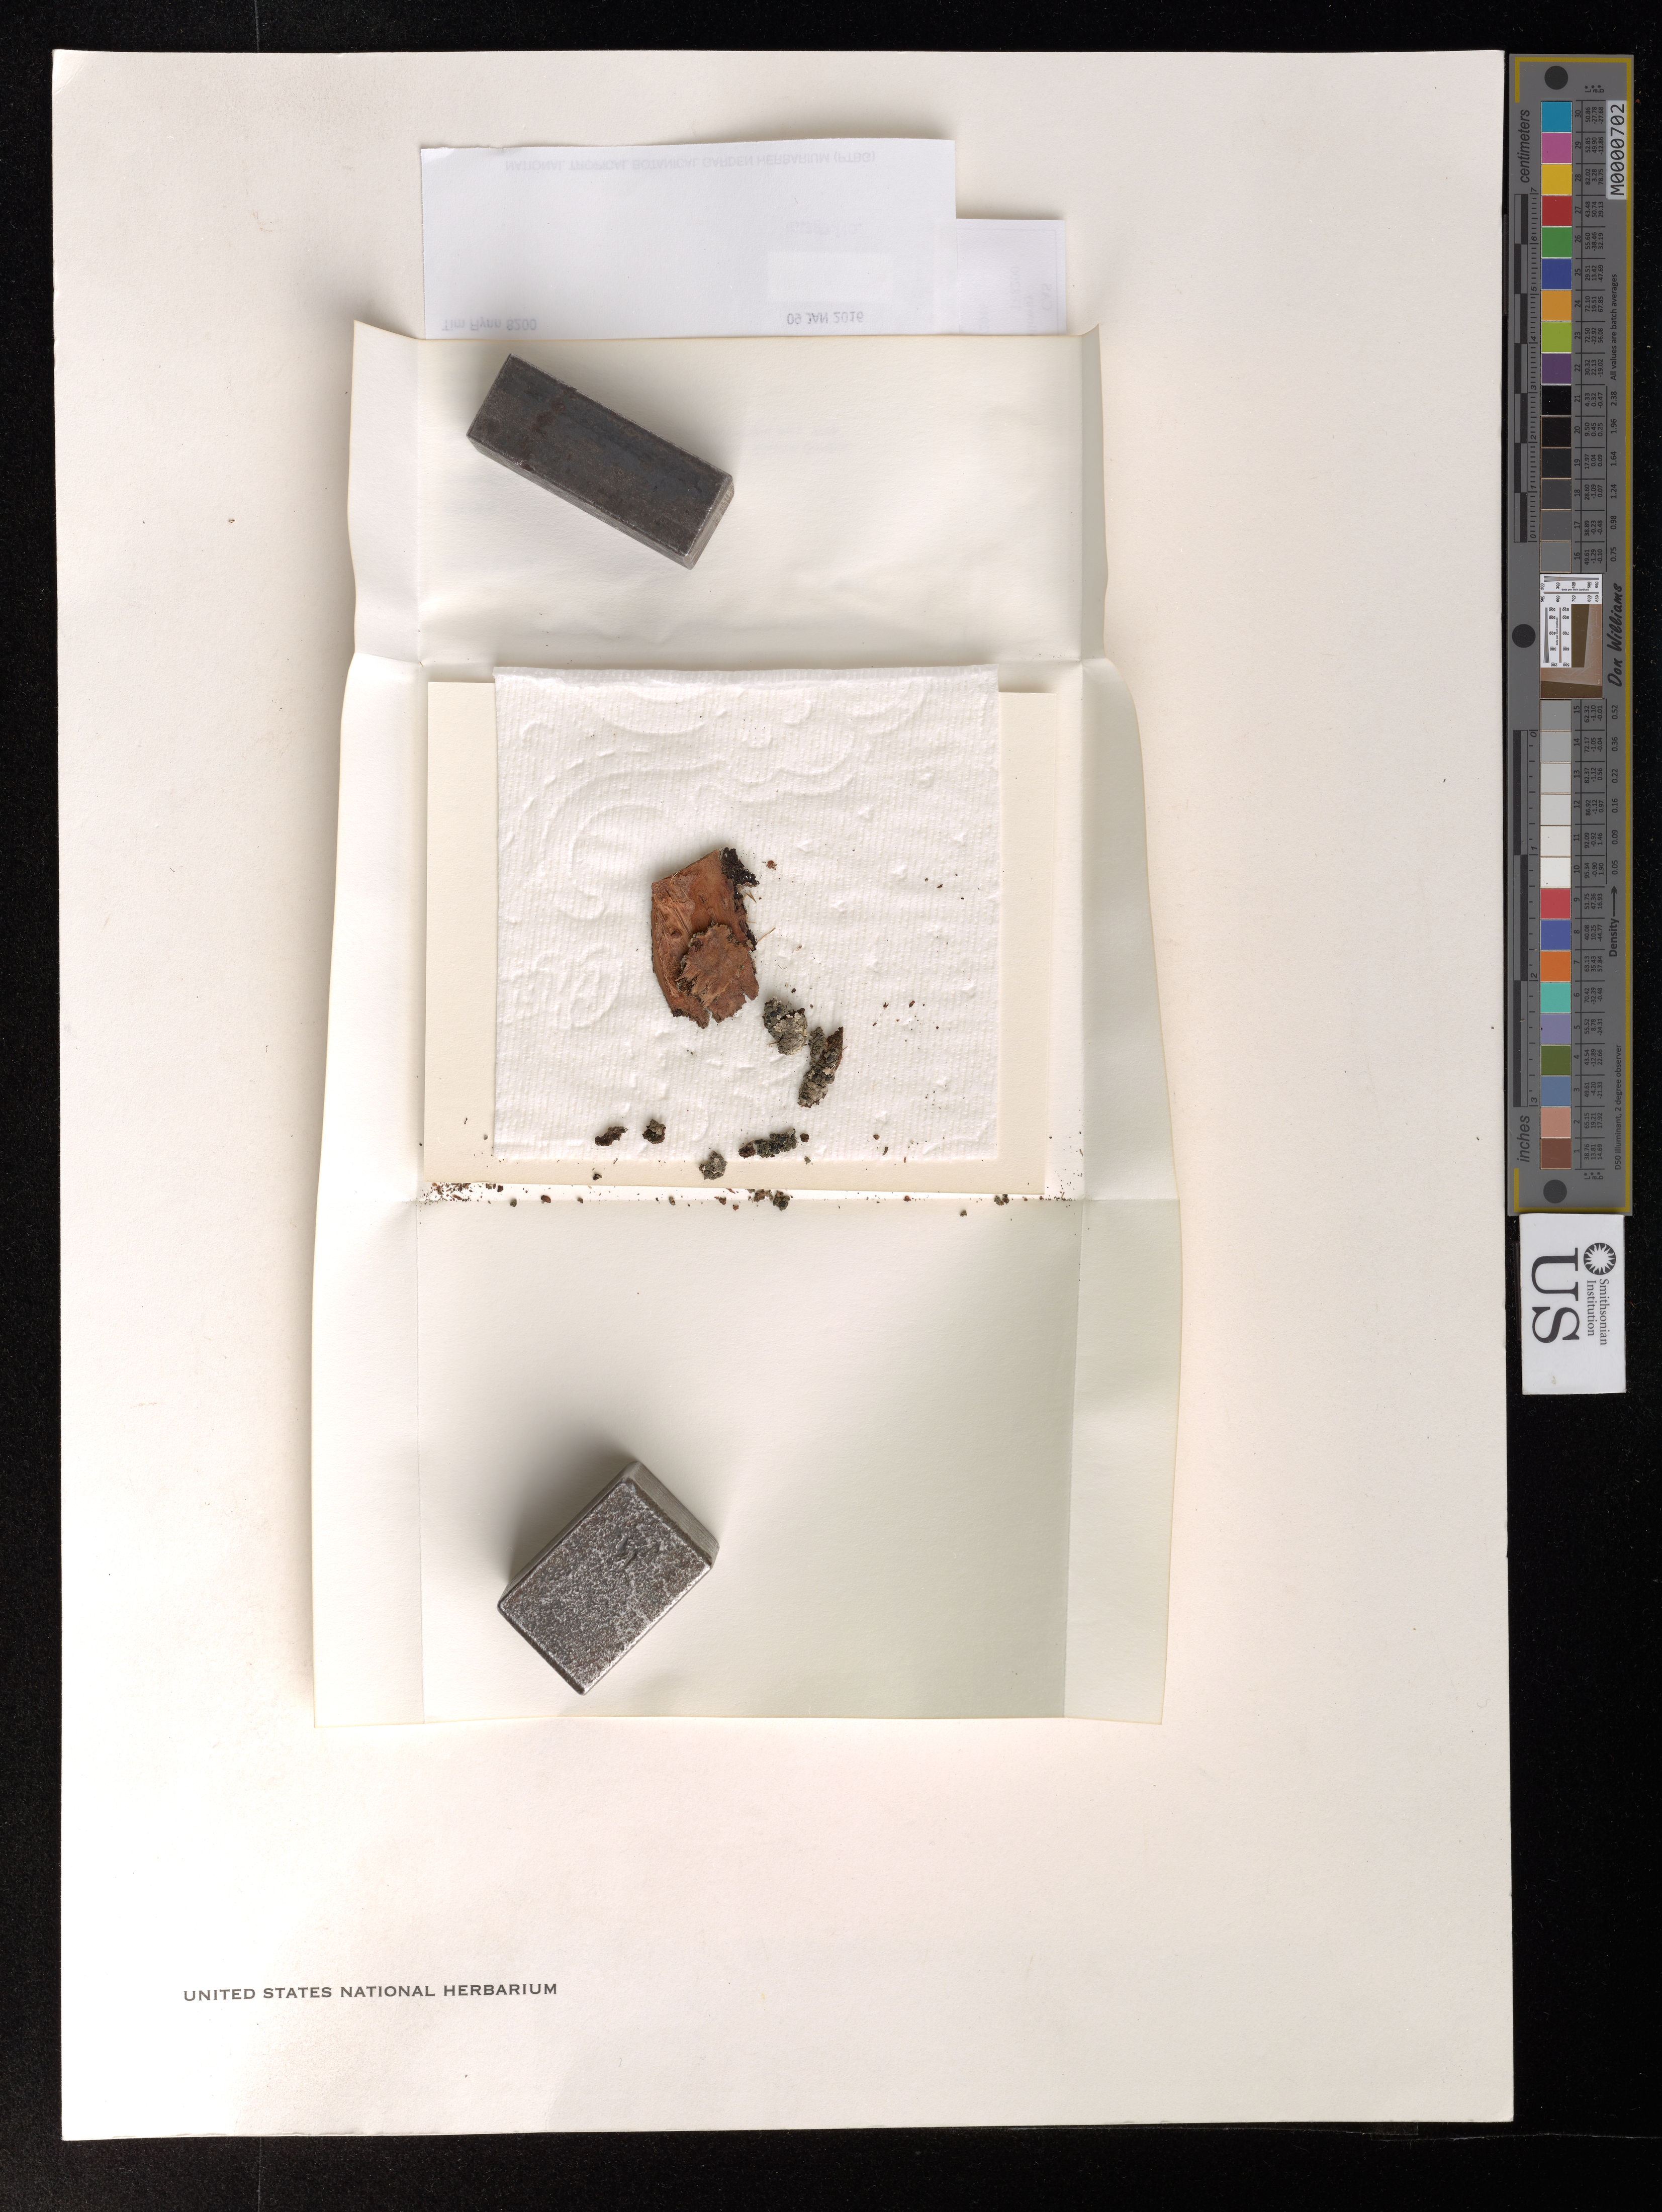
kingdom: Fungi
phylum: Ascomycota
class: Lecanoromycetes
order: Peltigerales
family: Coccocarpiaceae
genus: Coccocarpia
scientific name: Coccocarpia palmicola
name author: (Spreng.) Arv. & Galloway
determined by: Smith, C. W.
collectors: T. W. Flynn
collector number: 8200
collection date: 2016-01-09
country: United States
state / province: Hawaii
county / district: Kauai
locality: Kauai Koloa District. Lawai Valley, National Tropical Botanical Garden, Allerton Garden. West side of stream near lotus pond.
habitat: Semi-cultivated area. With Cocos, Leucaena, Schefflera.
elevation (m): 10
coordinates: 21.889850, -159.504000